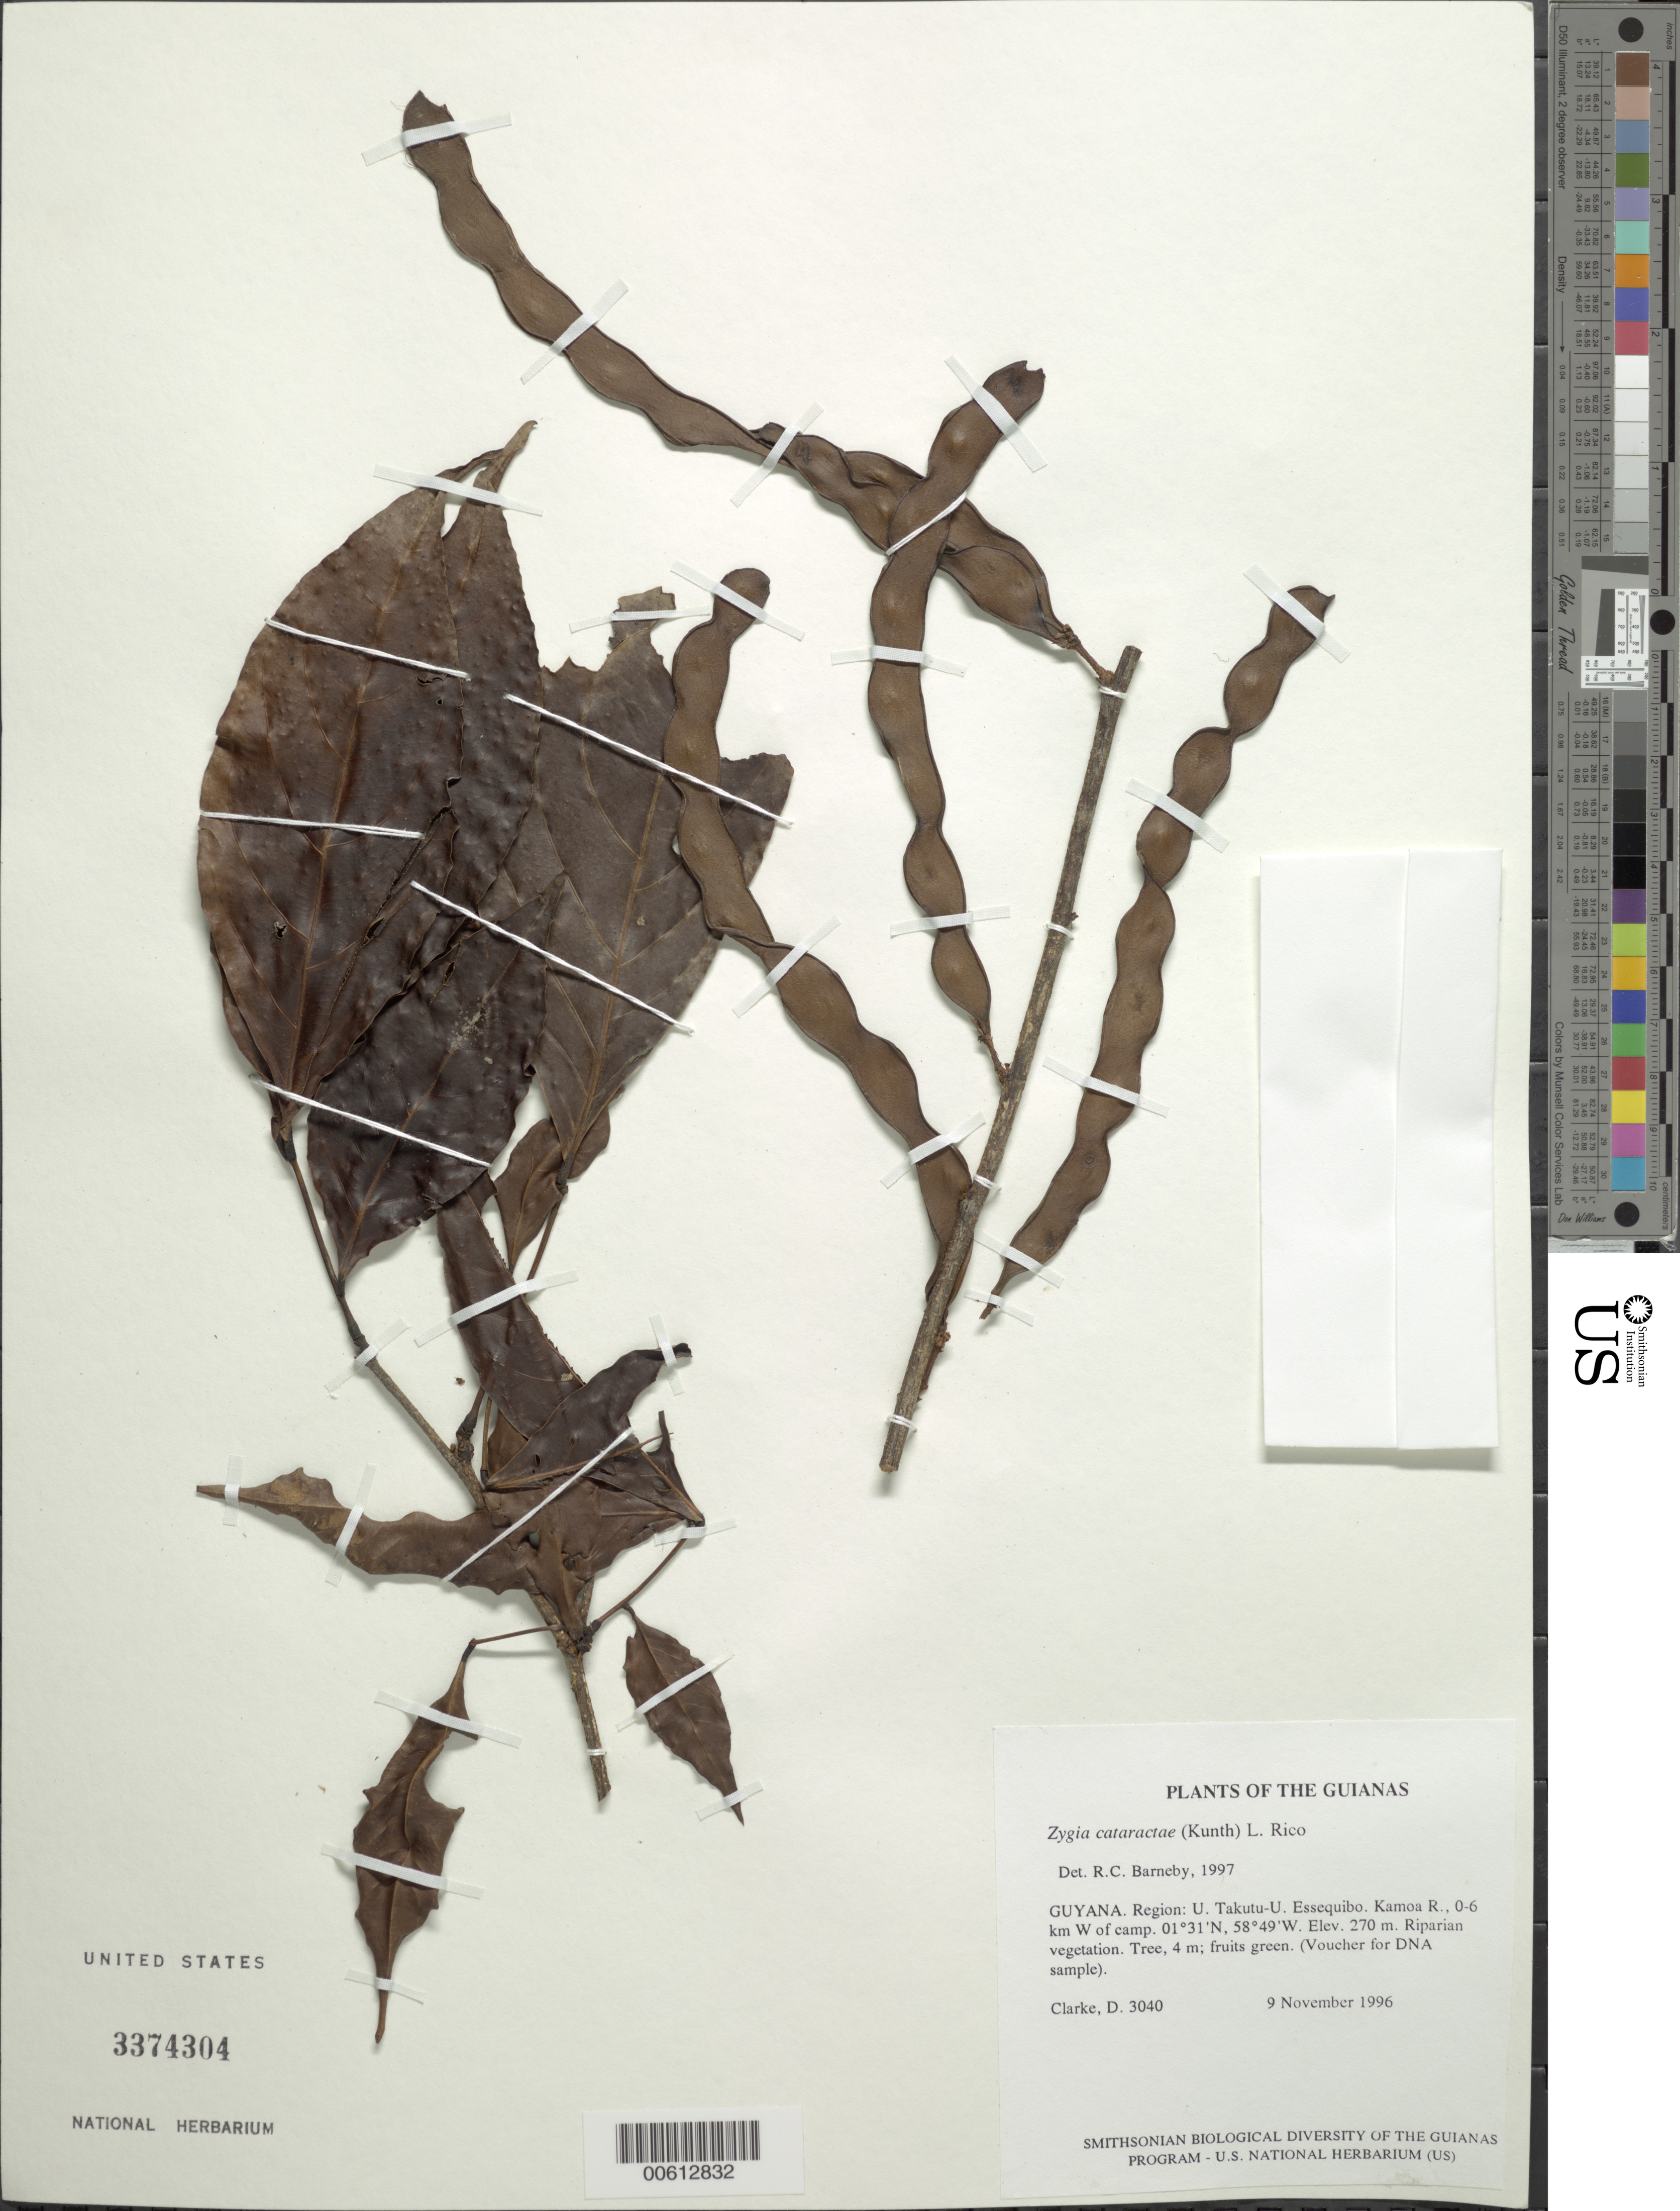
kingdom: Plantae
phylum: Tracheophyta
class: Magnoliopsida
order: Fabales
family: Fabaceae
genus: Zygia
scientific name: Zygia cataractae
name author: (Kunth) L. Rico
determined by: Barneby, Rupert C., (NY)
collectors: H. D. Clarke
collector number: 3040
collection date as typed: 9 November 1996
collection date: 1996-11-09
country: Guyana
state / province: U. Takutu-U. Essequibo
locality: Kamoa R., 0-6 km W of camp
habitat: Riparian vegetation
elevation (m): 270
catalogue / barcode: US 3374304